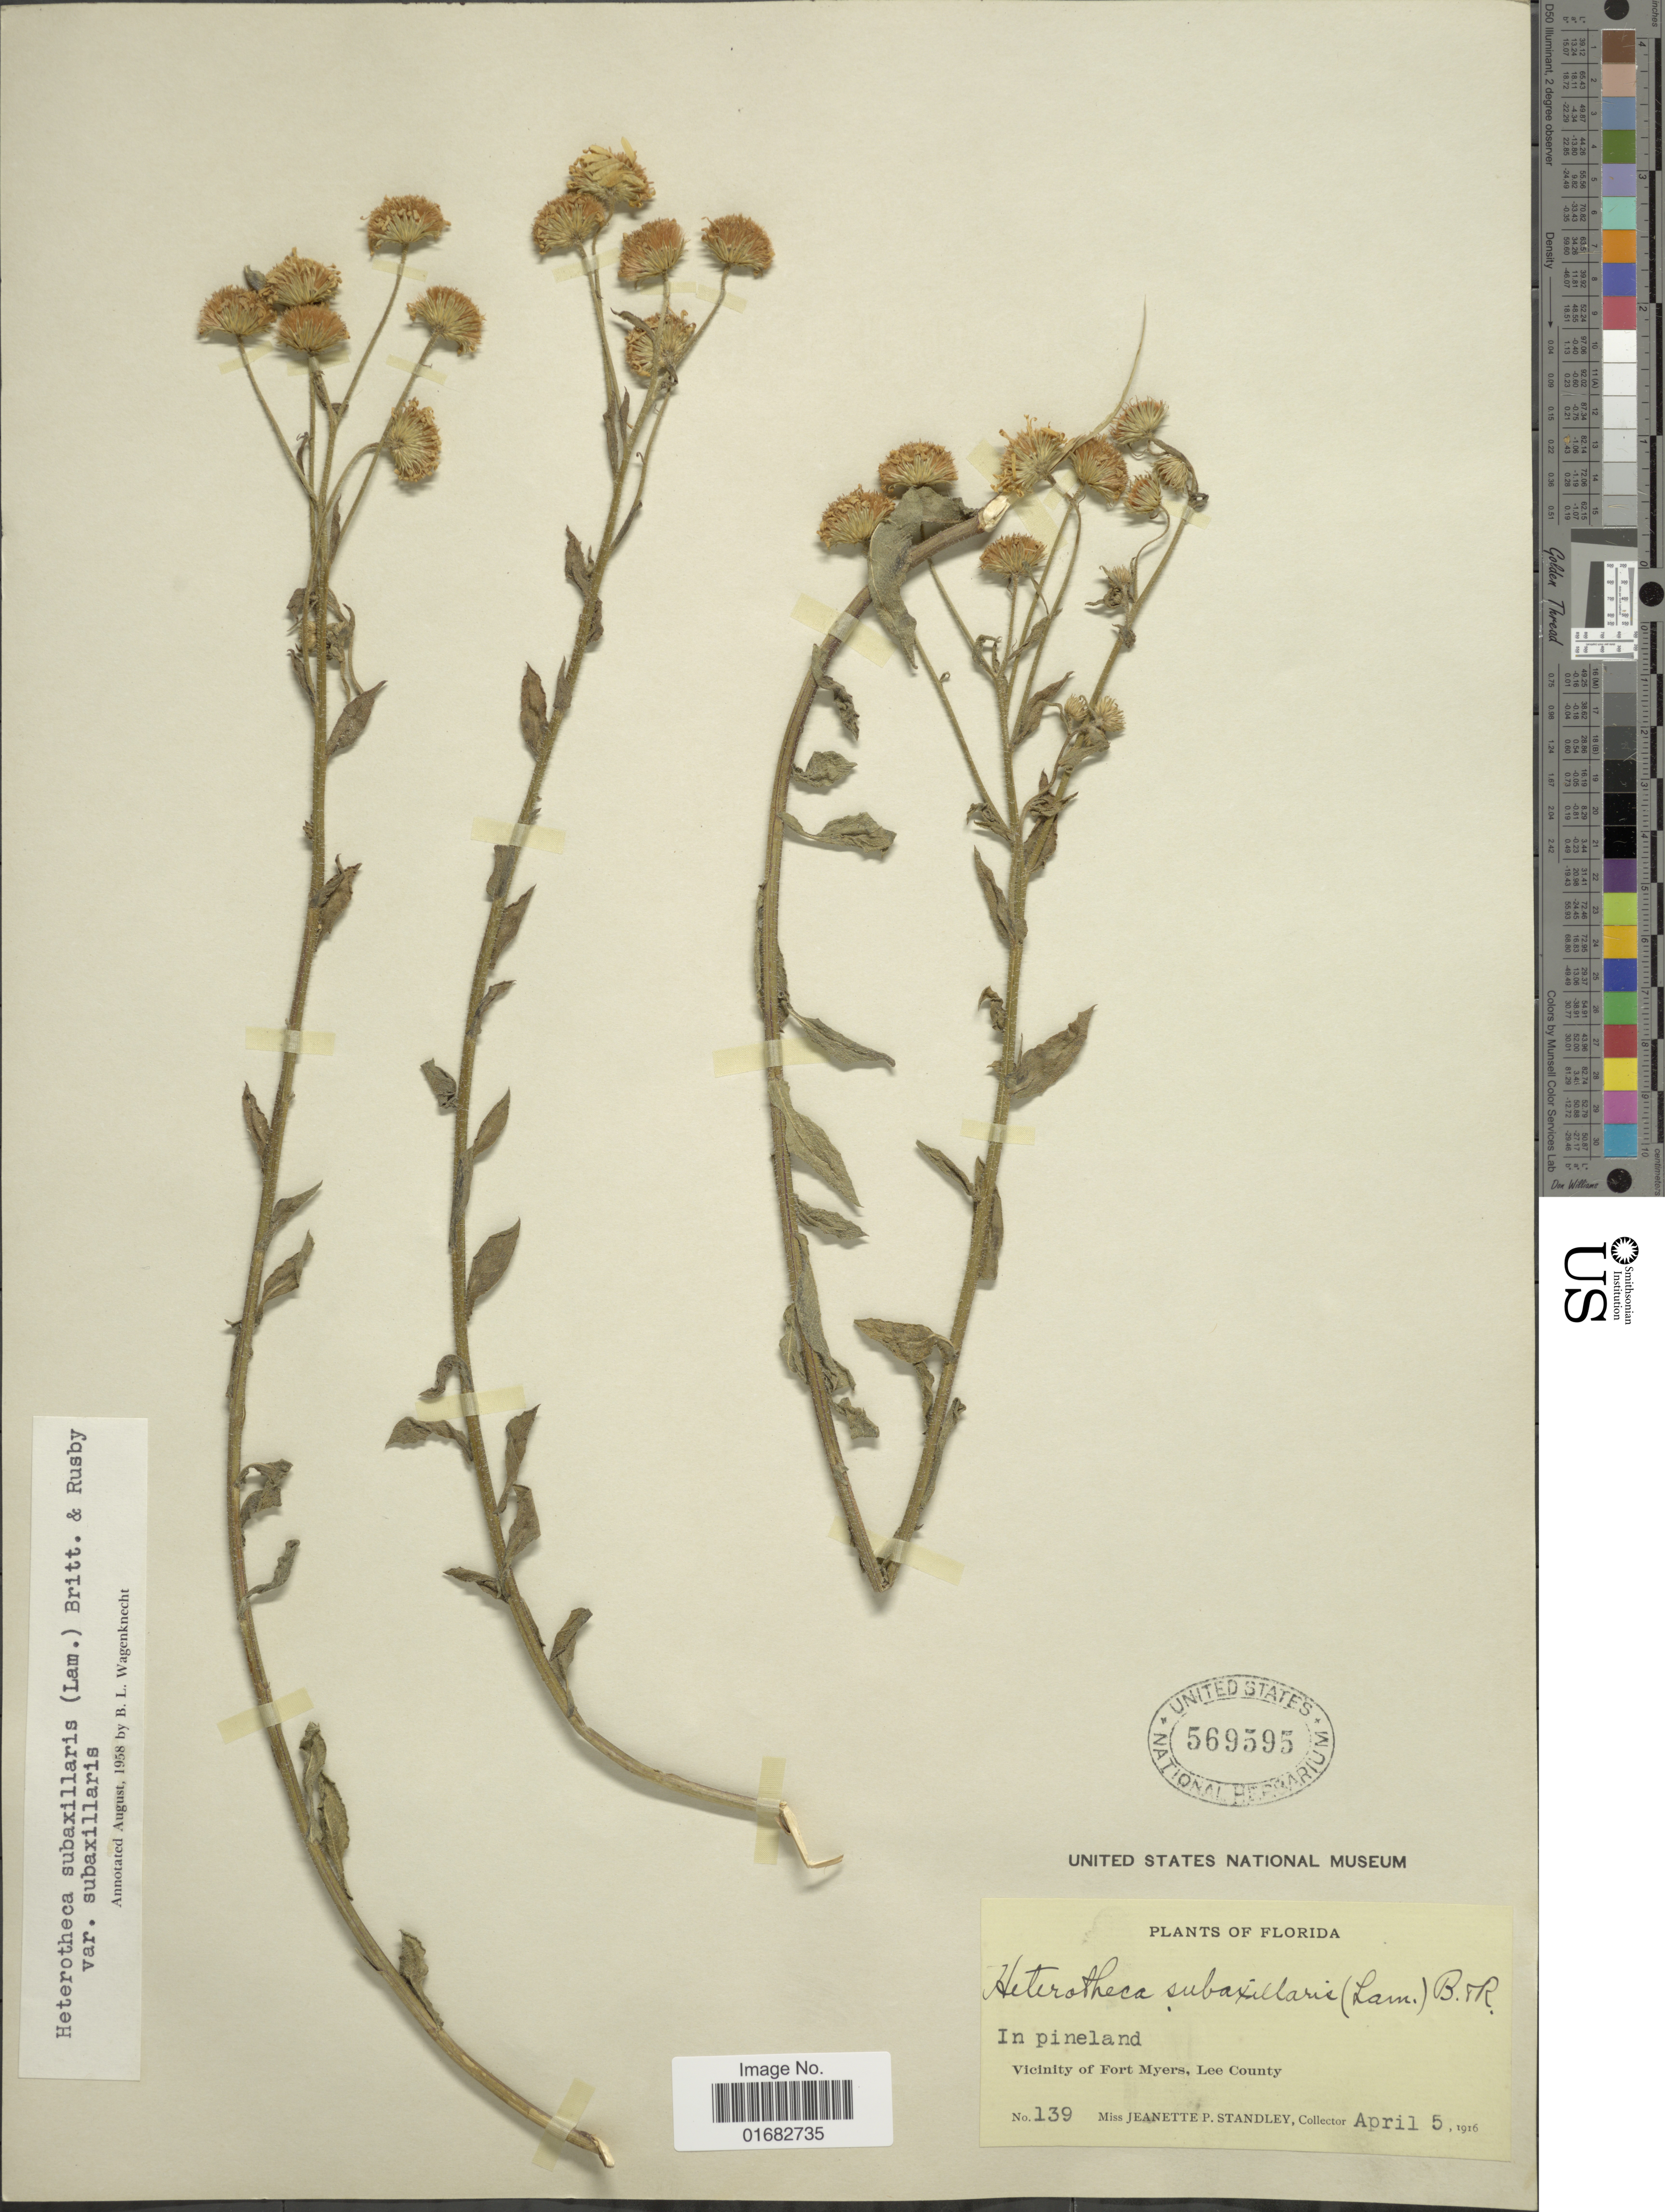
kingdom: Plantae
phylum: Tracheophyta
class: Magnoliopsida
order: Asterales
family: Asteraceae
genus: Heterotheca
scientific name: Heterotheca subaxillaris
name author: (Lam.) Britton & Rusby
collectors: J. P. Standley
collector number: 139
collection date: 1916-04-05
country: United States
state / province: Florida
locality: Vicinity of Fort Myers, Lee County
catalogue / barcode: US 569595